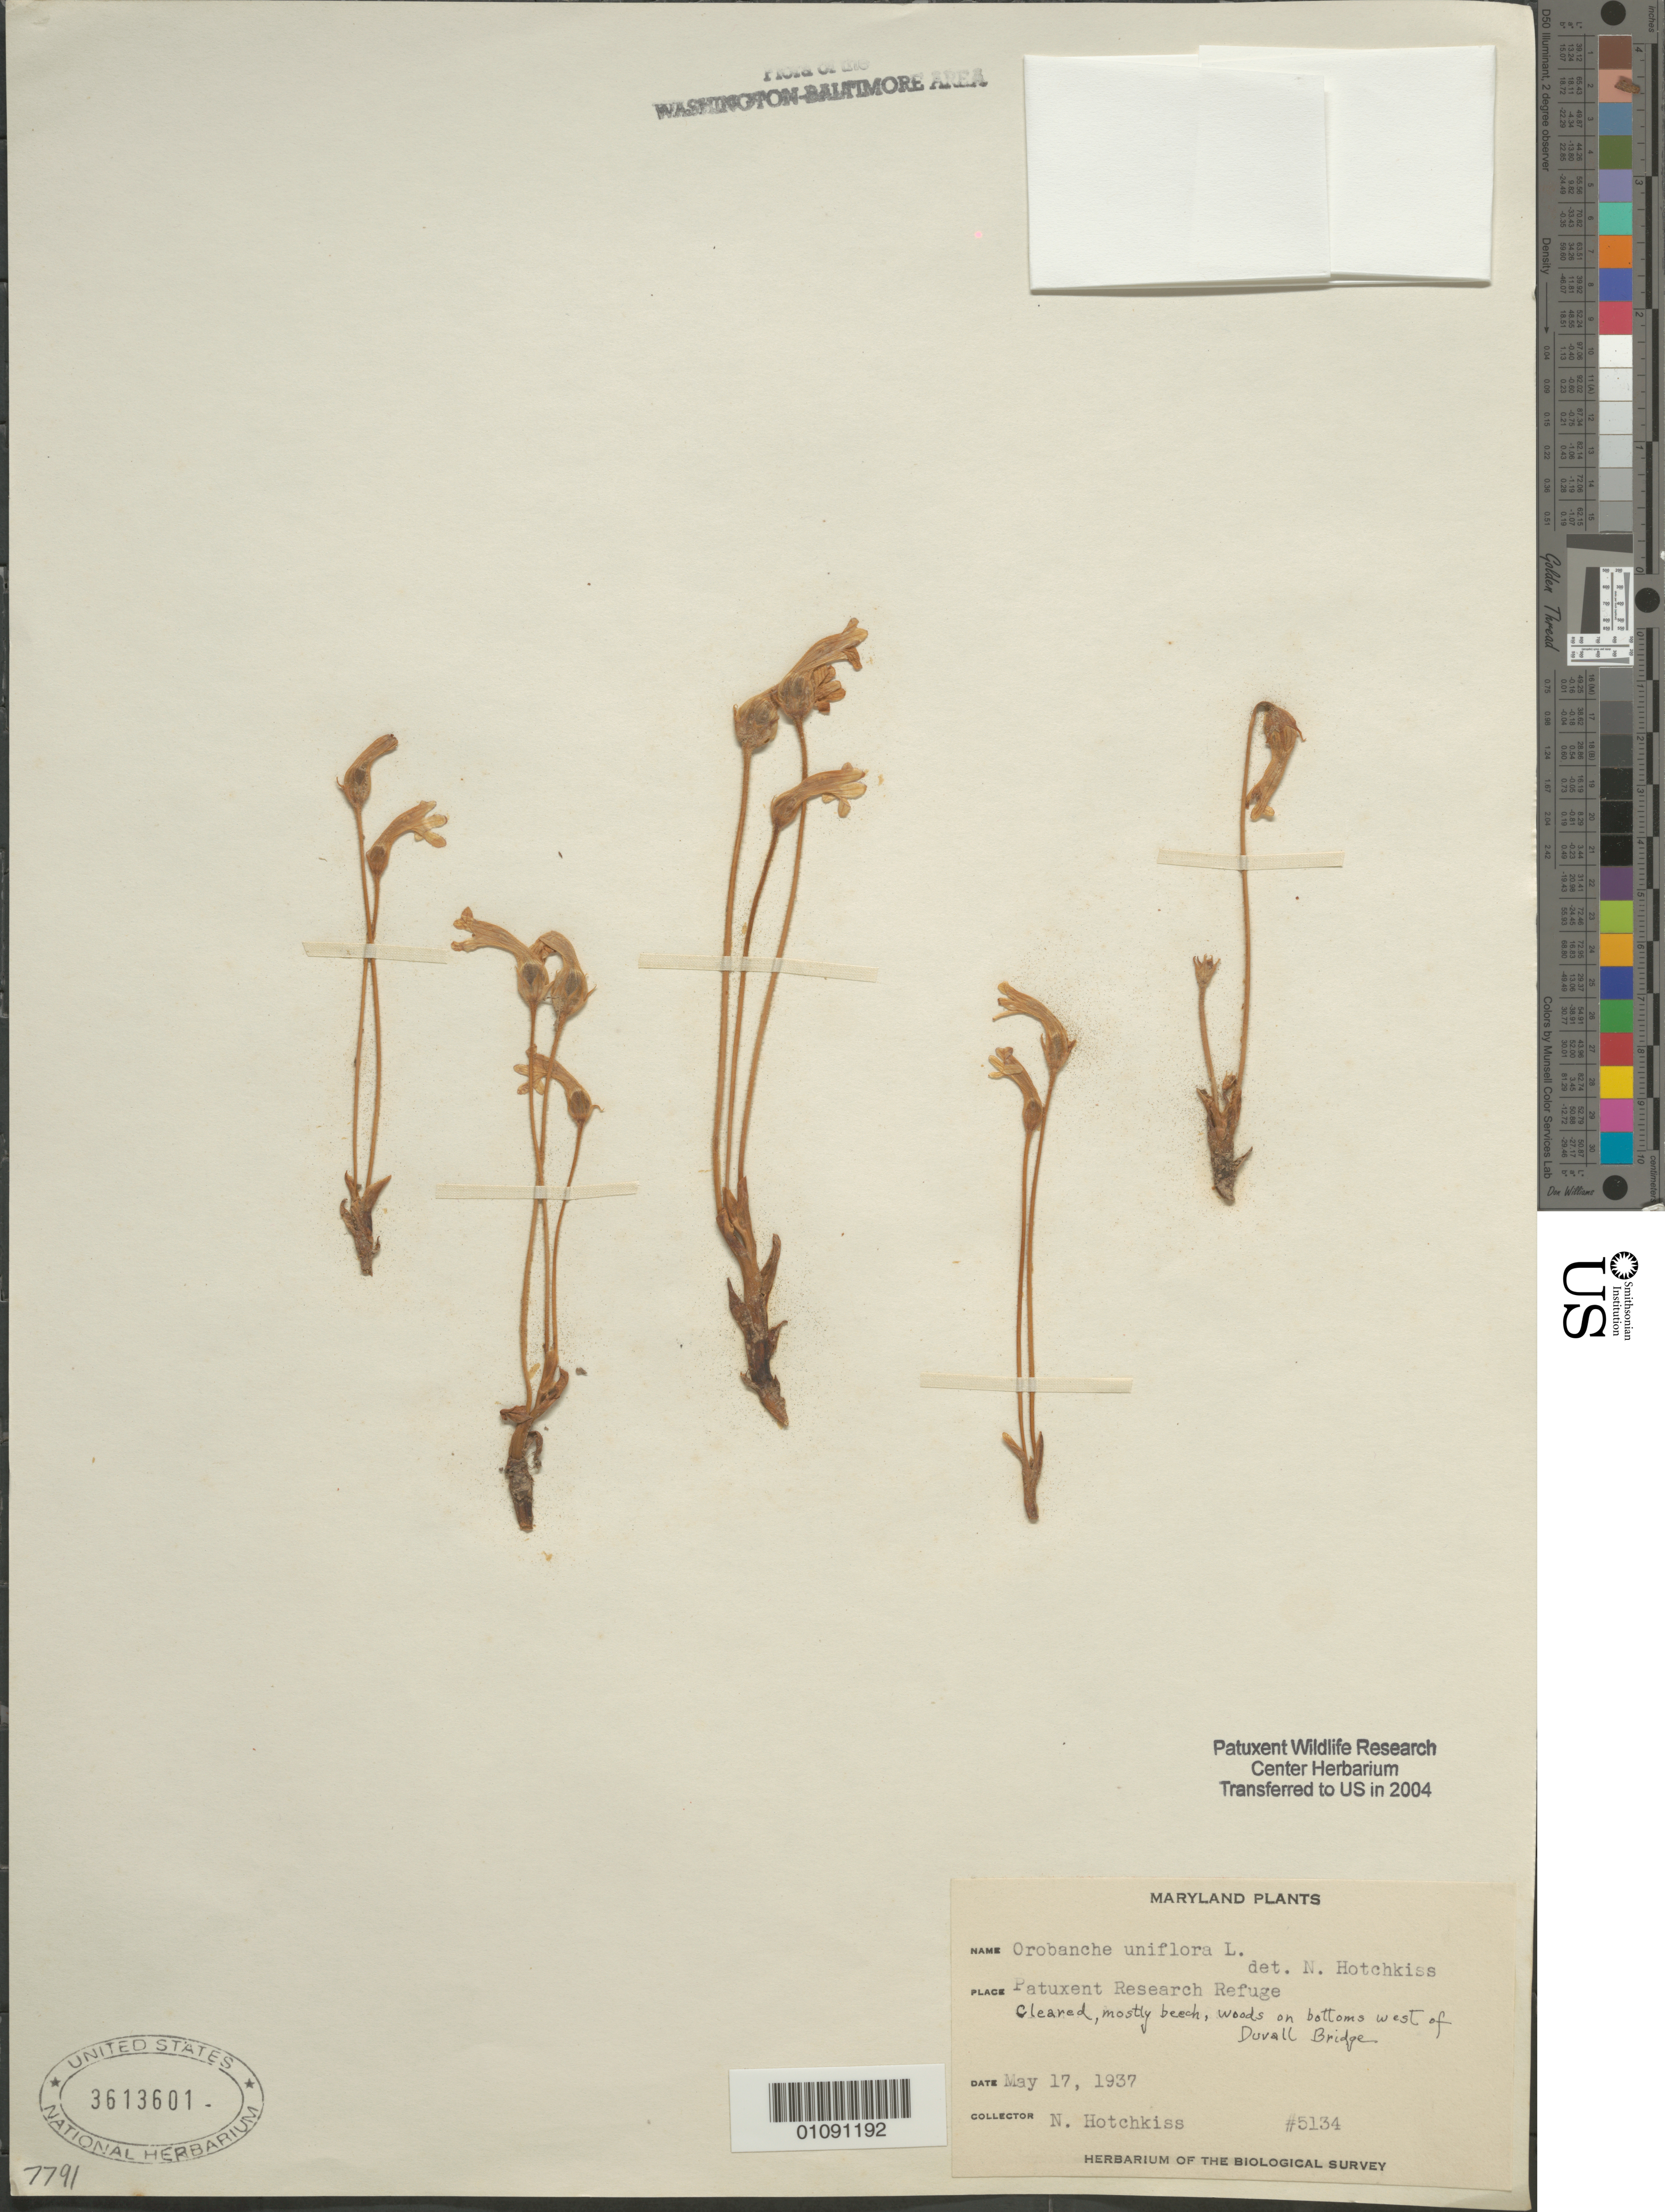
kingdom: Plantae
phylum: Tracheophyta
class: Magnoliopsida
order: Lamiales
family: Orobanchaceae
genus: Orobanche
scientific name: Orobanche uniflora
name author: L.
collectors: N. Hotchkiss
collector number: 5134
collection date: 1937-05-17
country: United States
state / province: Maryland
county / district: Prince George's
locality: Patuxent Wildlife Refuge. W. of Duvall Bridge.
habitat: Cleared woods (mostly Beech) on bottoms.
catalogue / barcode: US 3613601